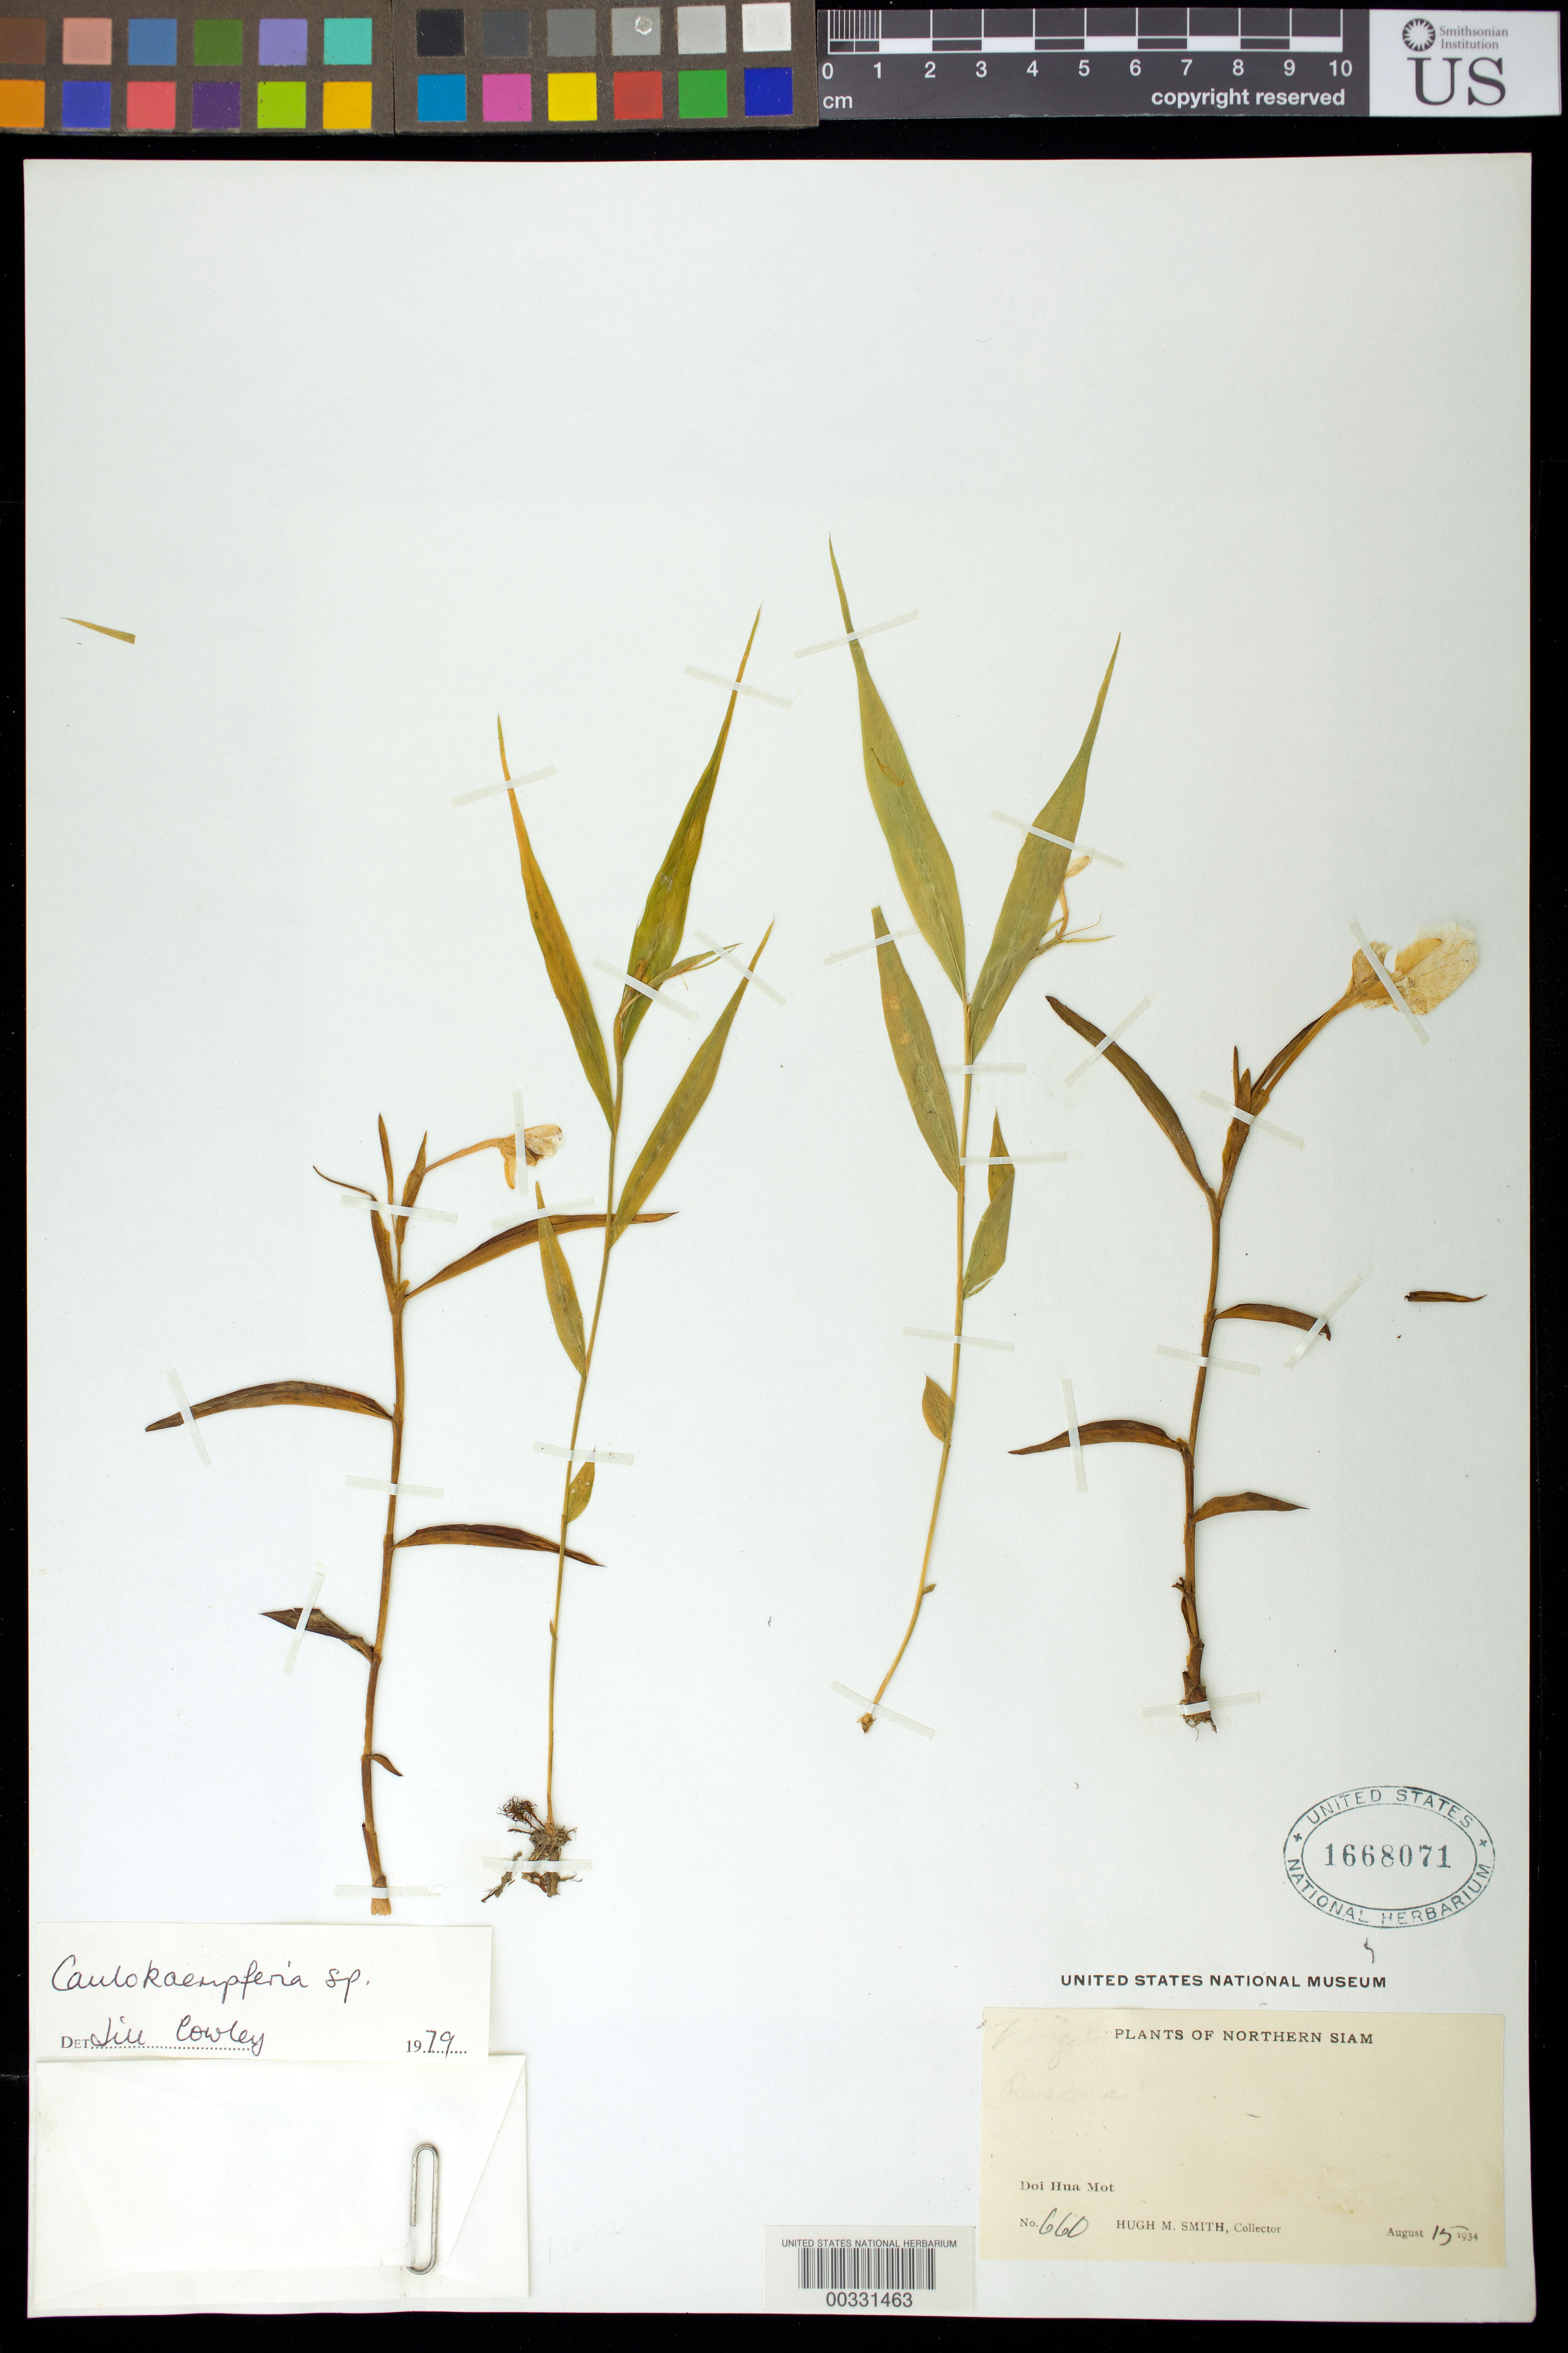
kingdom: Plantae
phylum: Tracheophyta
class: Liliopsida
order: Zingiberales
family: Zingiberaceae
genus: Caulokaempferia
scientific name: Caulokaempferia sp.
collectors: H. M. Smith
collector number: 660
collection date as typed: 15 Aug 1934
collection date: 1934-08-15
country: Thailand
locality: Plants of northern siam, doi hua mot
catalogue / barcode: US 1668071